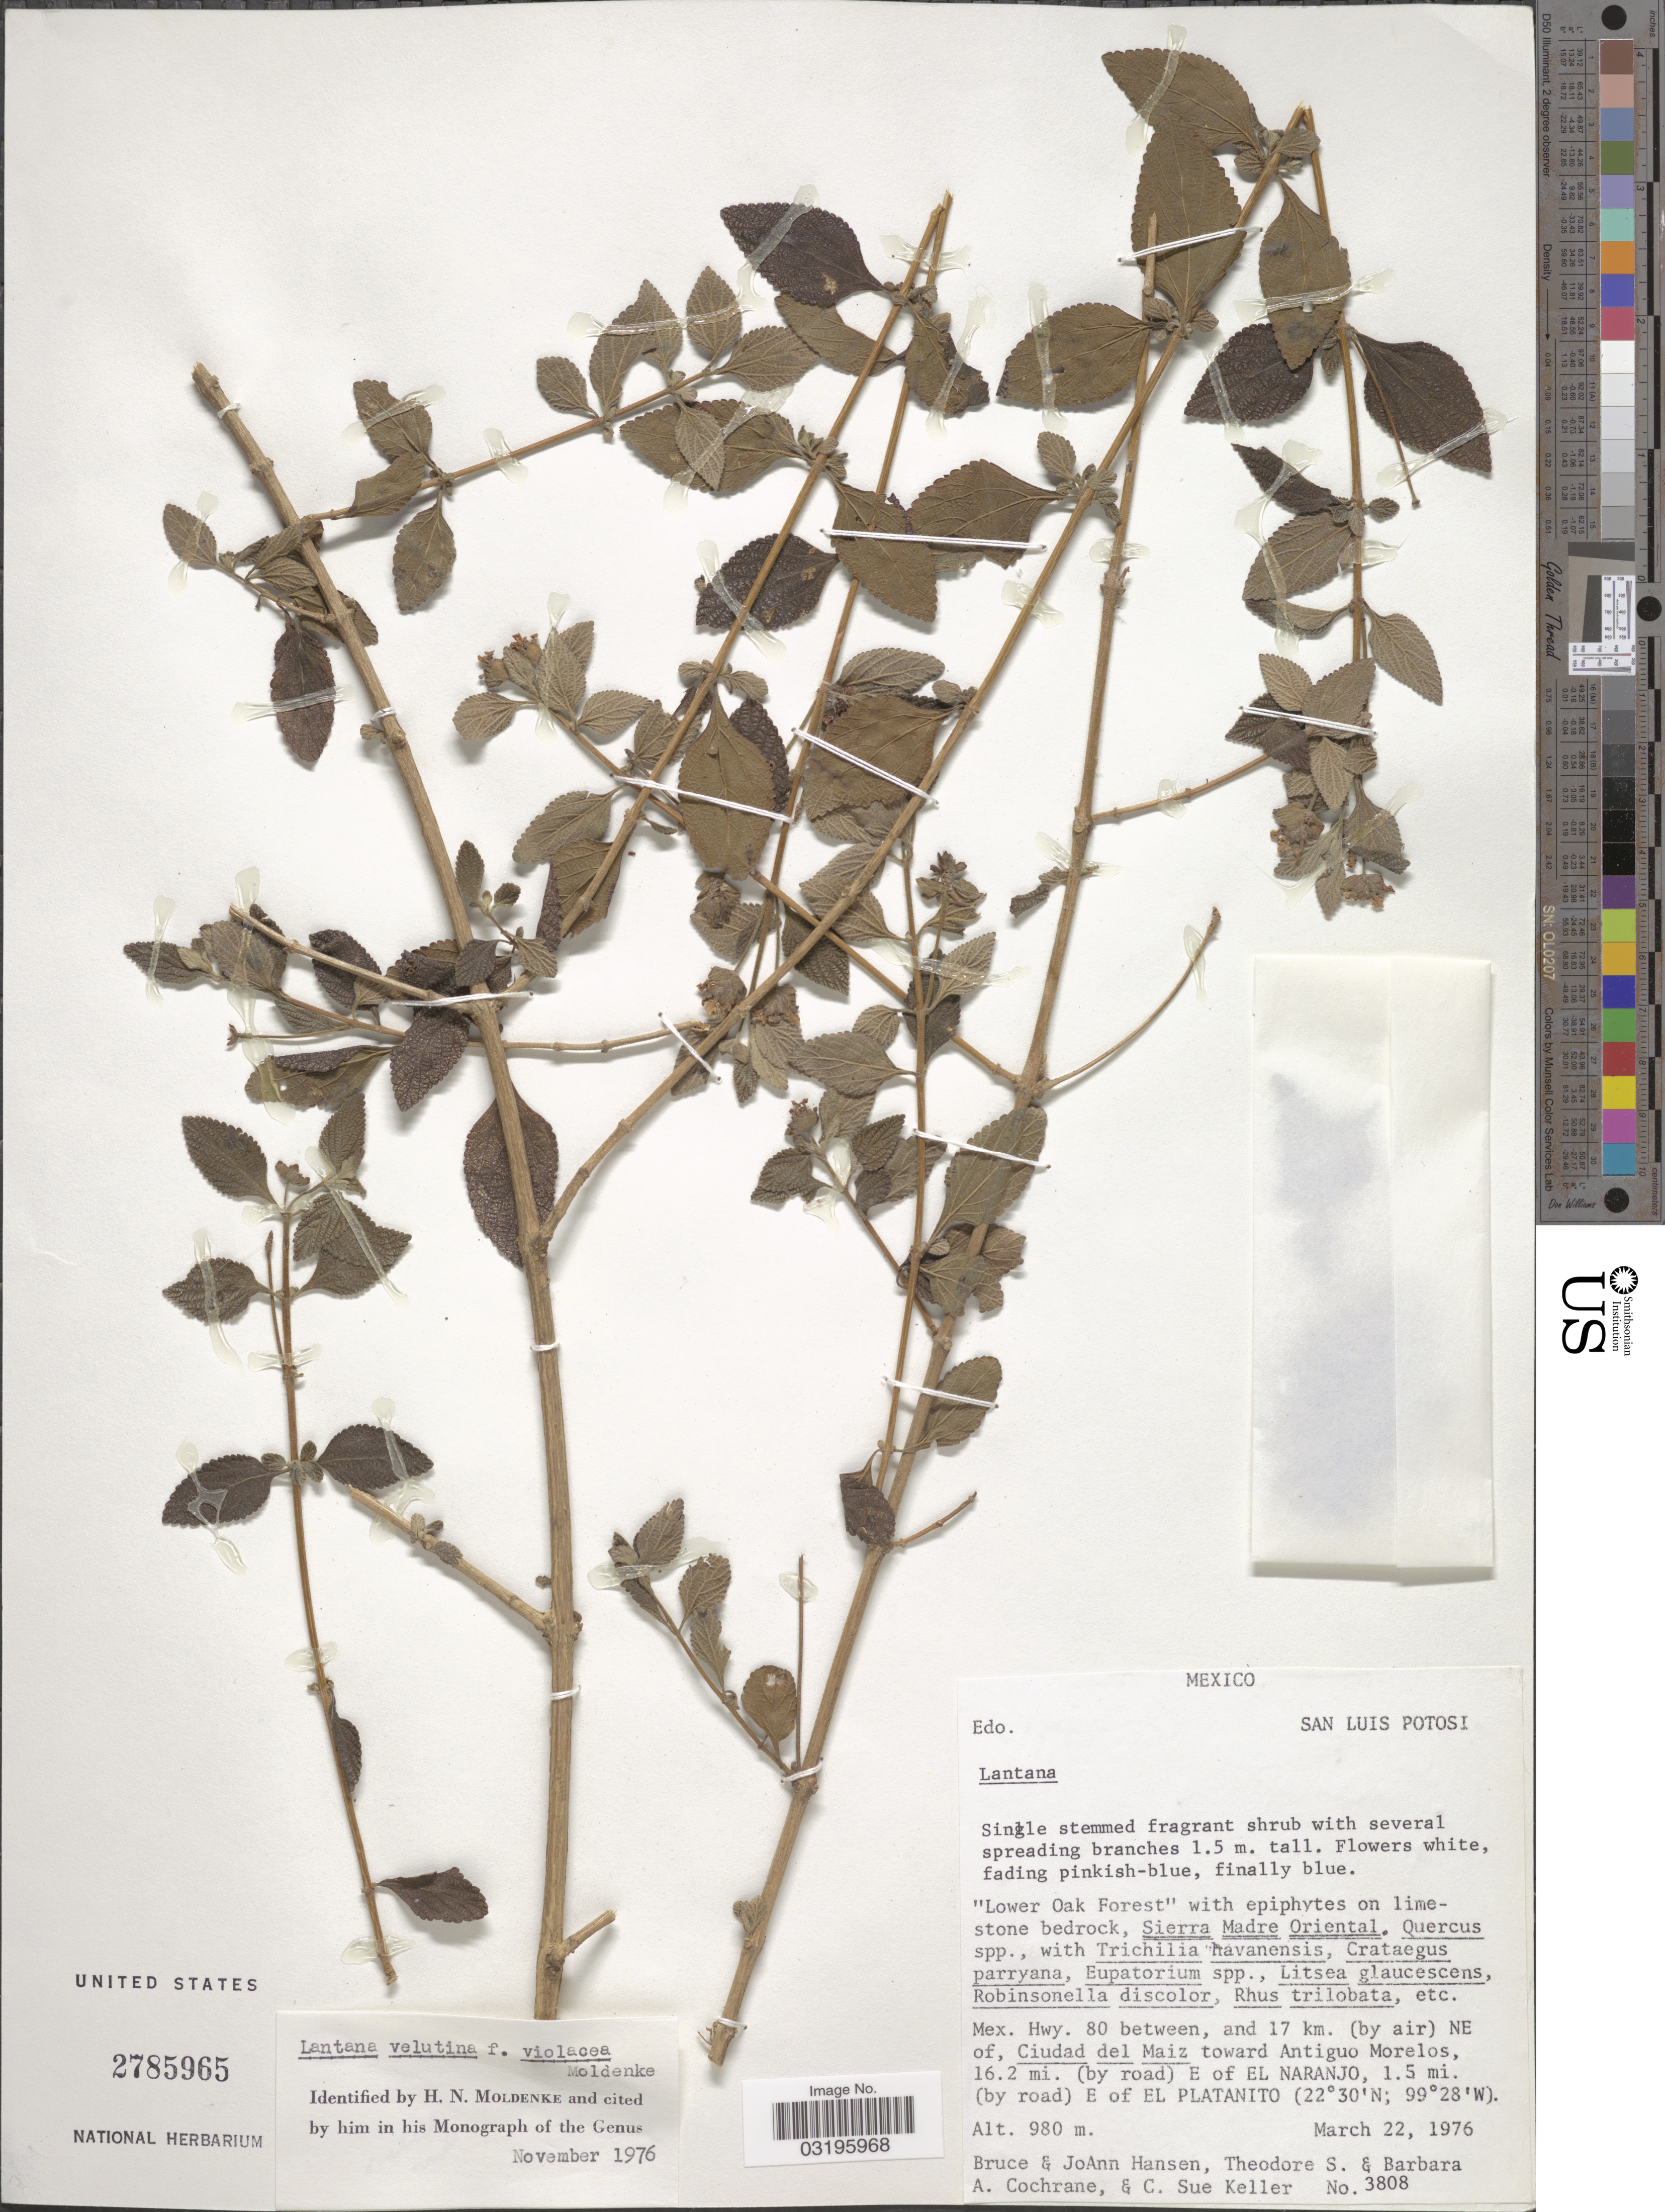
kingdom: Plantae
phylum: Tracheophyta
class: Magnoliopsida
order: Lamiales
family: Verbenaceae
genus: Lantana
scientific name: Lantana velutina f. violacea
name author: Moldenke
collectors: B. Hansen, J. Hansen, T. S. Cochrane, B. Cochrane & C. Keller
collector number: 3808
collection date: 1976-03-22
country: Mexico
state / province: San Luis Potosí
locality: Mex. Hwy. 80 between, and 17 km. (by air) NE of, Ciudad del Maiz toward Antiguo Morelos, 16.2 mi. (by road) E of El Naranjo, 1.5 mi. (by road) of El Platanito.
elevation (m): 980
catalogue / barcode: US 2785965